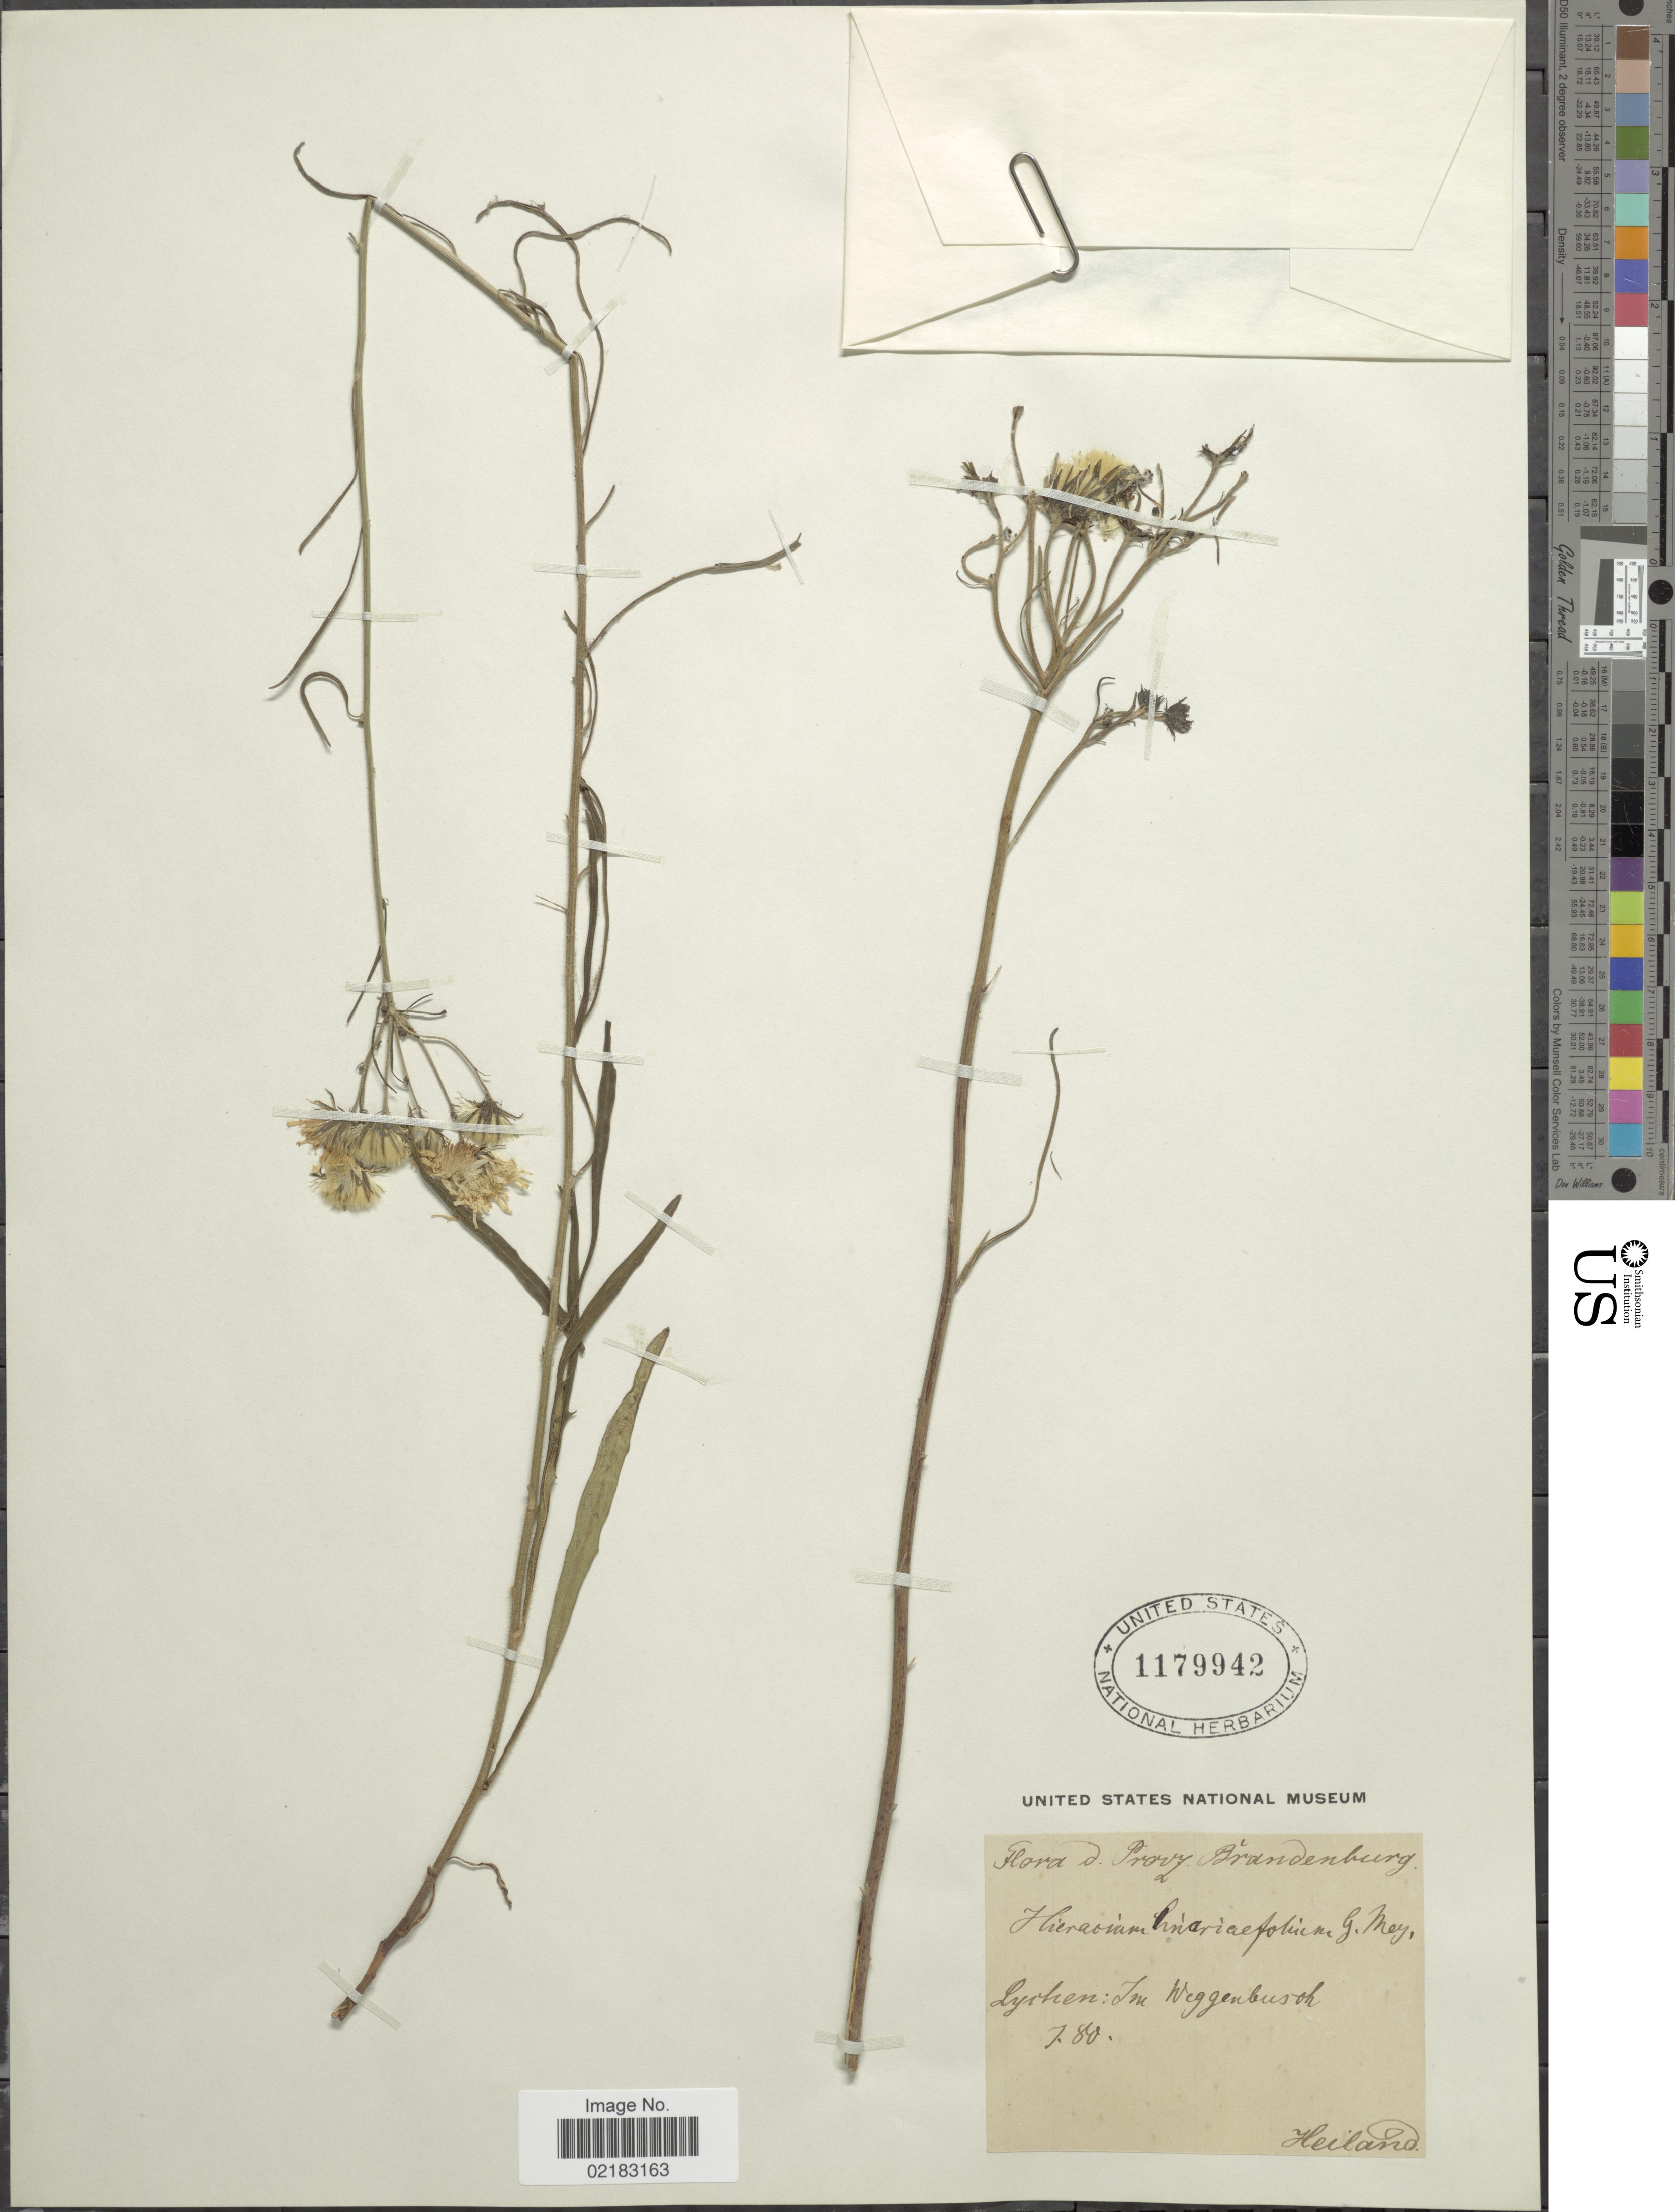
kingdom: Plantae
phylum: Tracheophyta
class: Magnoliopsida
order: Asterales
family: Asteraceae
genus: Hieracium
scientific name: Hieracium linearifolium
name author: G. Mey.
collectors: -. Heiland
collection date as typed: Transcribed d/m/y: /7/80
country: Germany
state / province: Brandenburg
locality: Lyvhen:In Weggenbush [interpreted]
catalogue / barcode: US 1179942